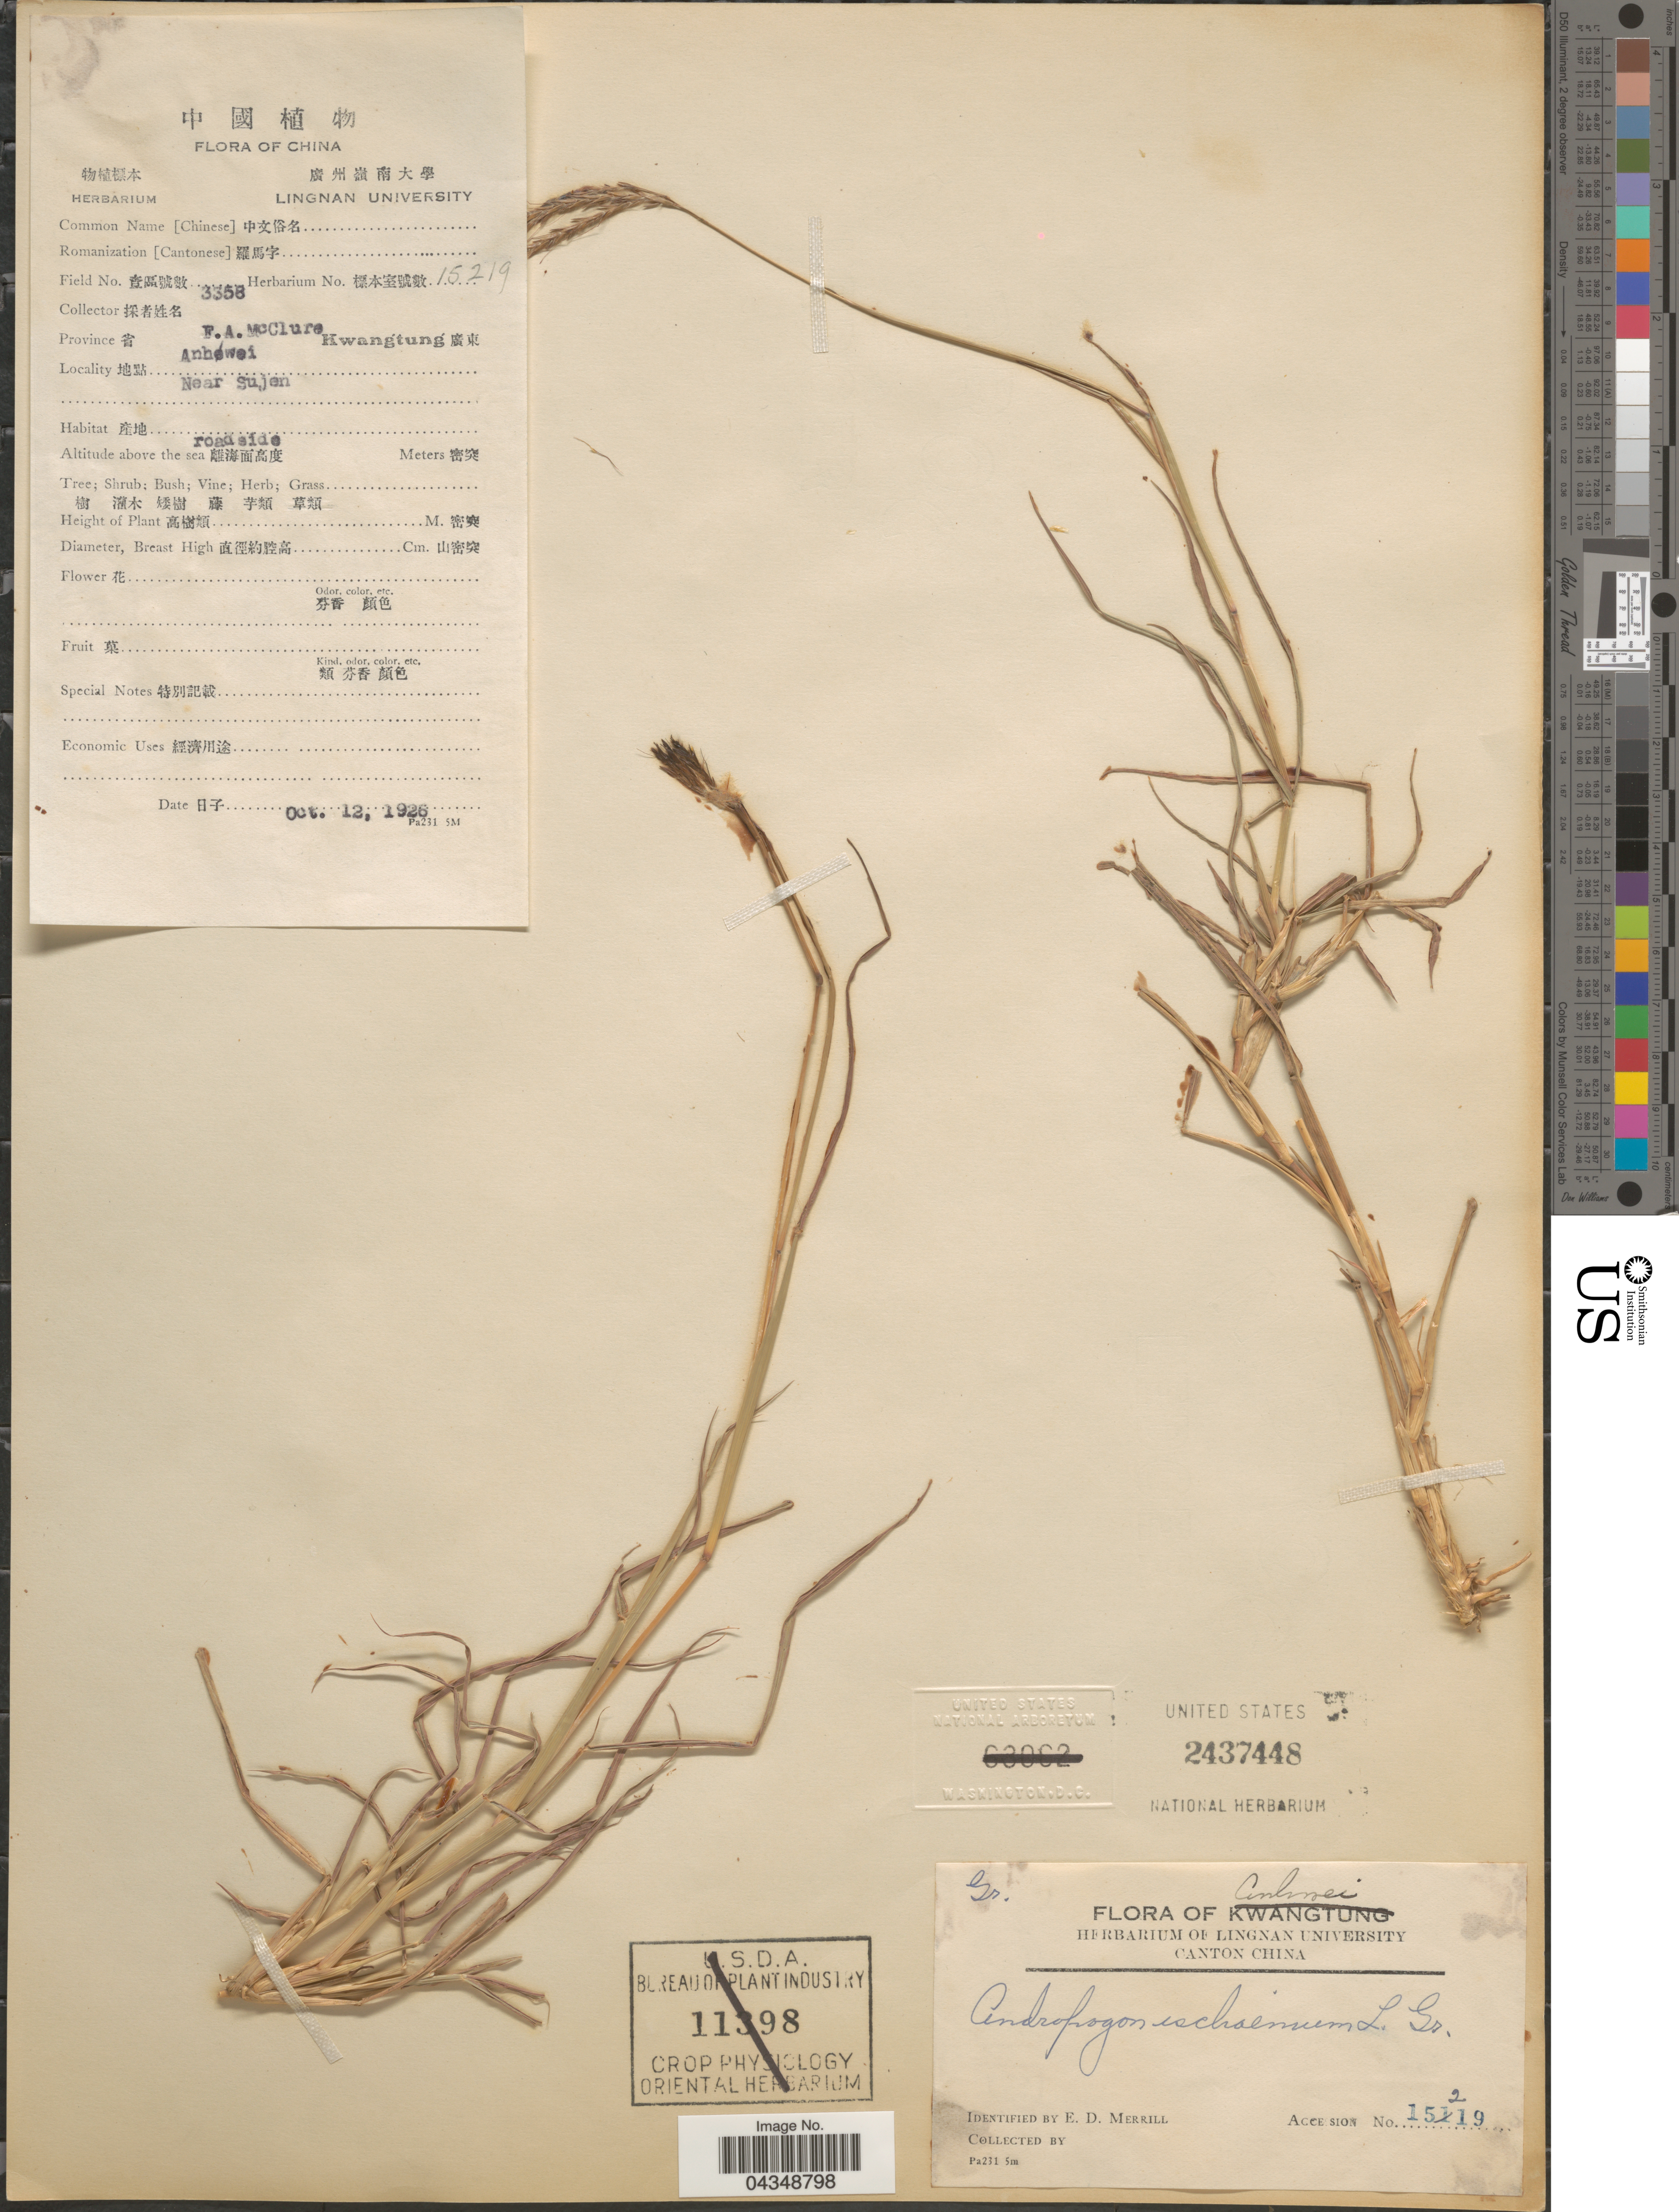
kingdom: Plantae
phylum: Tracheophyta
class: Liliopsida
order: Poales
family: Poaceae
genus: Bothriochloa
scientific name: Bothriochloa ischaemum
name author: (L.) Keng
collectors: E. D. Merrill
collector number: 15219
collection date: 1926-10-12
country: China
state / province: Guangdong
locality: Kwangtung [Foreign script] Anhwei. Near Sujan.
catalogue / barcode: US 2437448